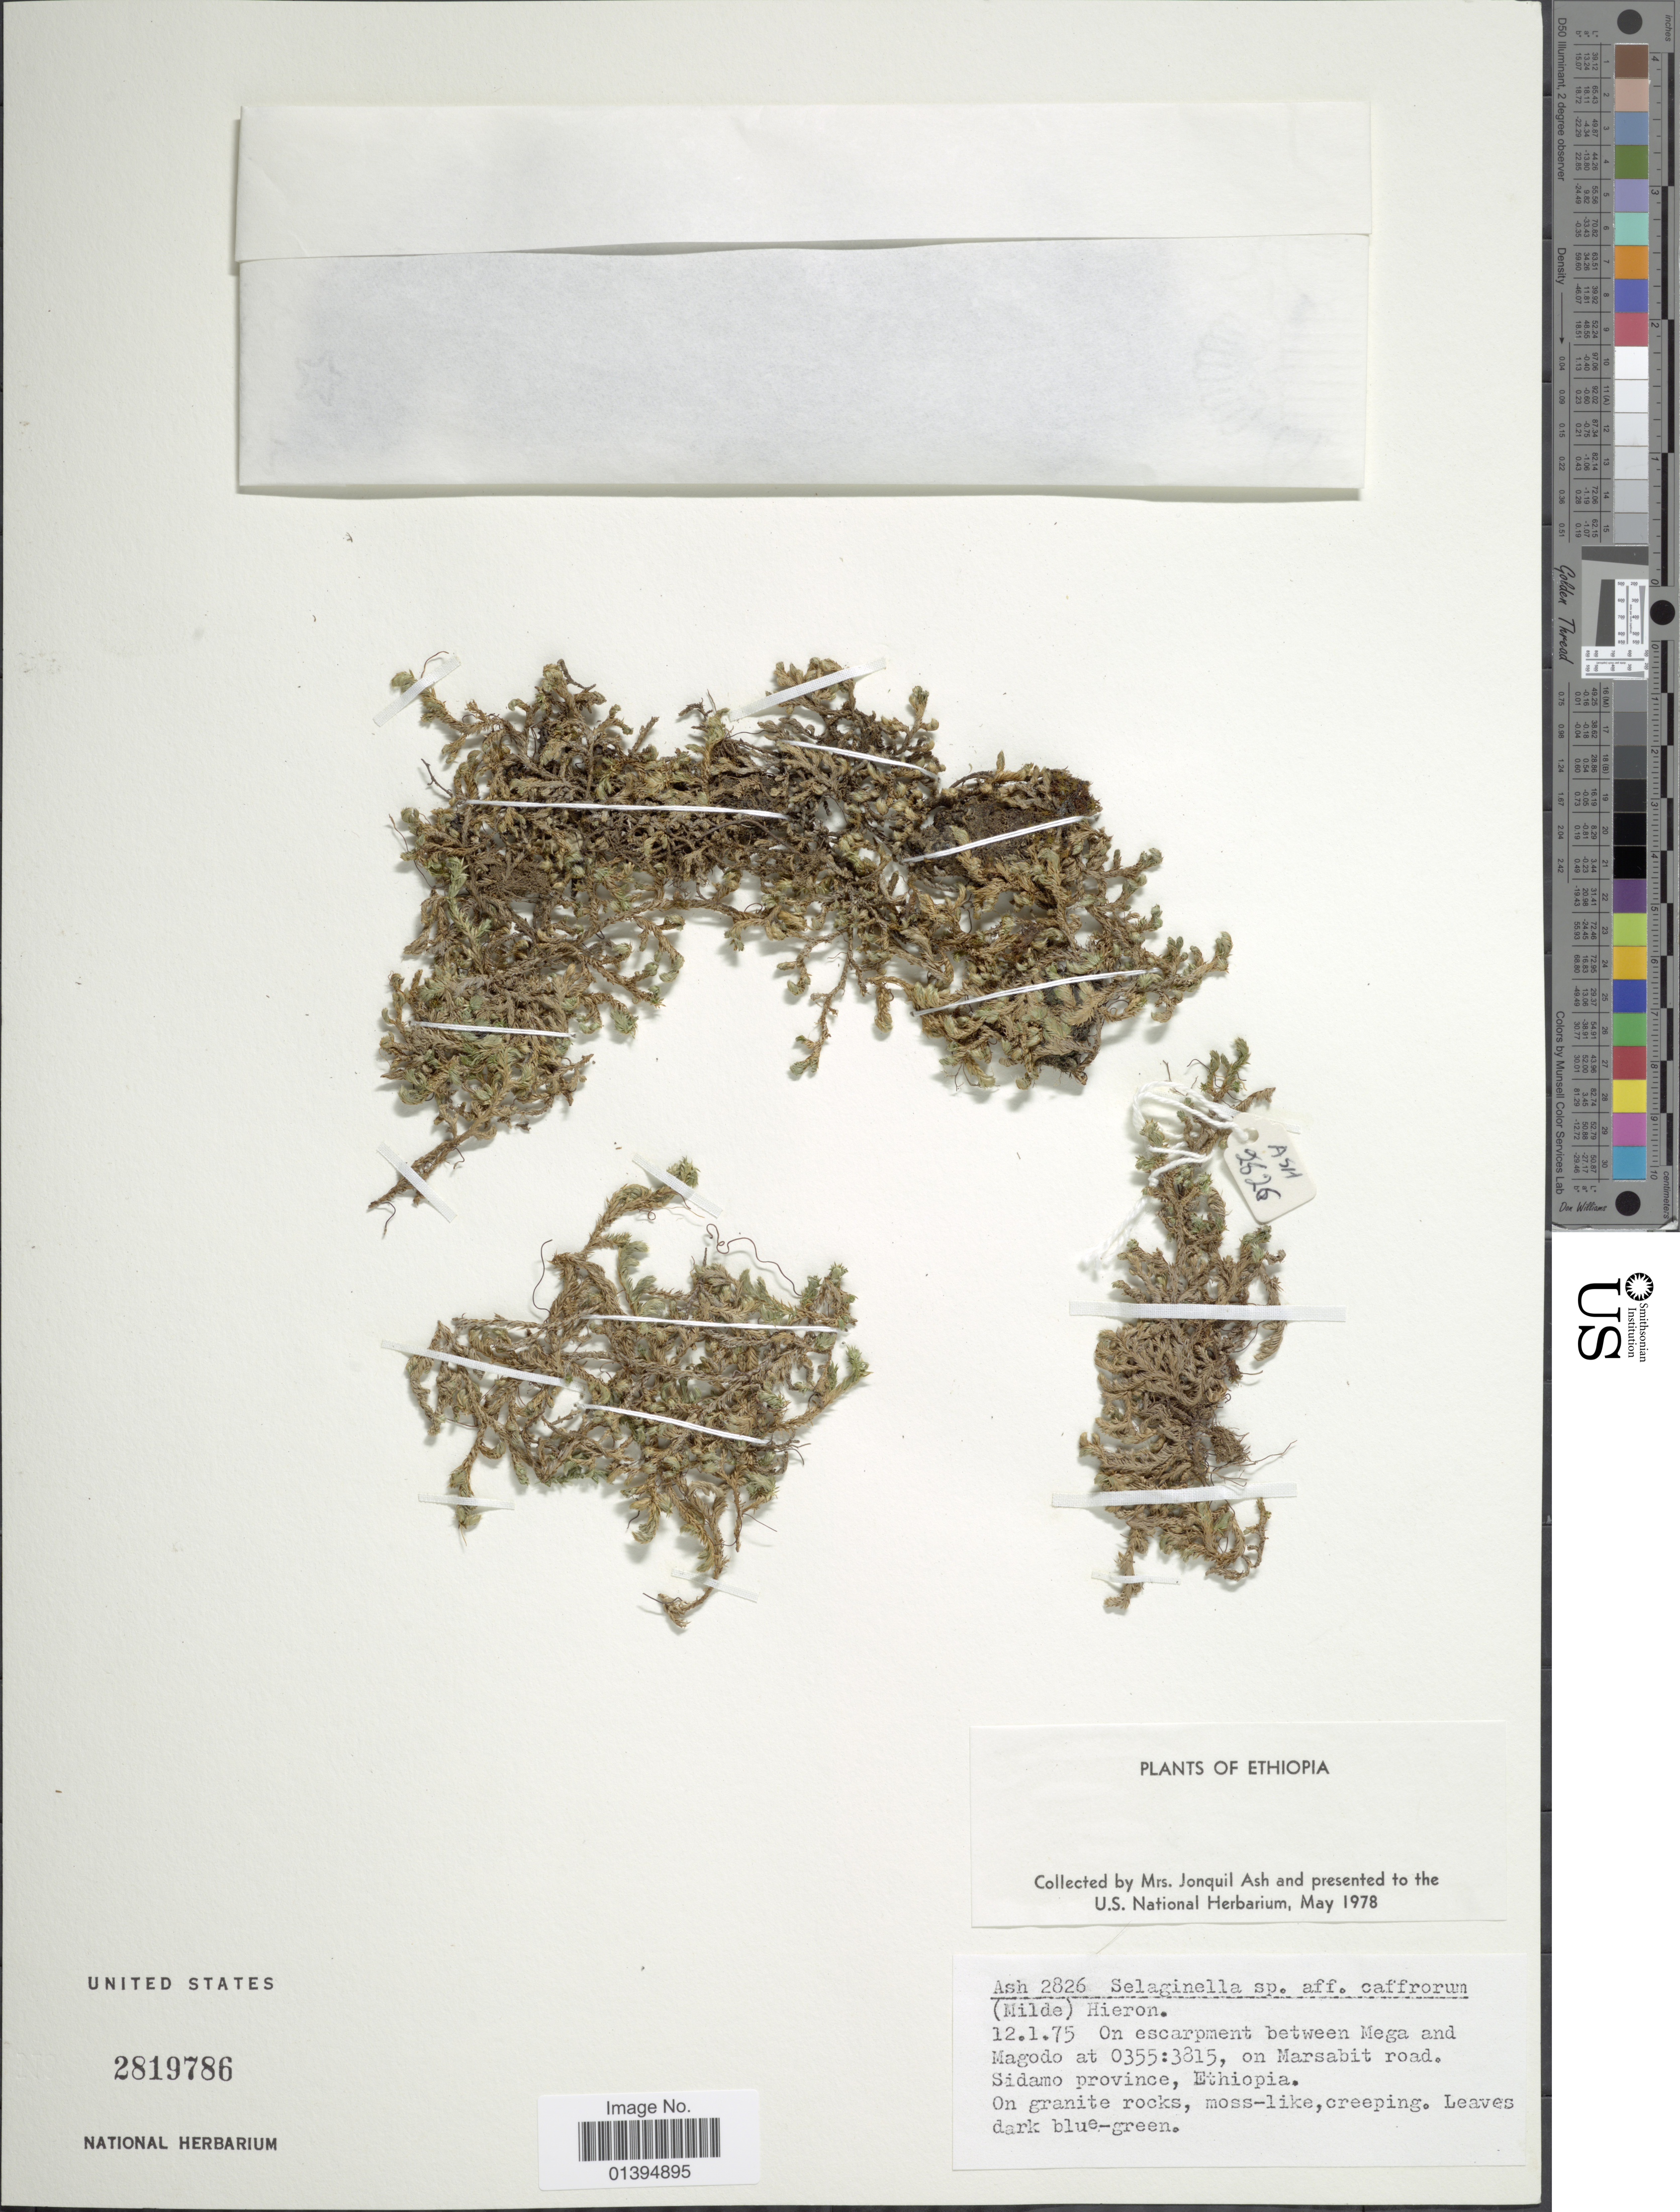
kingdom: Plantae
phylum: Tracheophyta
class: Lycopodiopsida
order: Selaginellales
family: Selaginellaceae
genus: Selaginella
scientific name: Selaginella caffrorum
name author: (Milde) Hieron.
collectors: J. Ash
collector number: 2826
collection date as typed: Transcribed d/m/y: 12/1/75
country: Ethiopia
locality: On escarpment between Mega and Magodo at 0355:3815, on Marsabit road, Sidamo province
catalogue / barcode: US 2819786